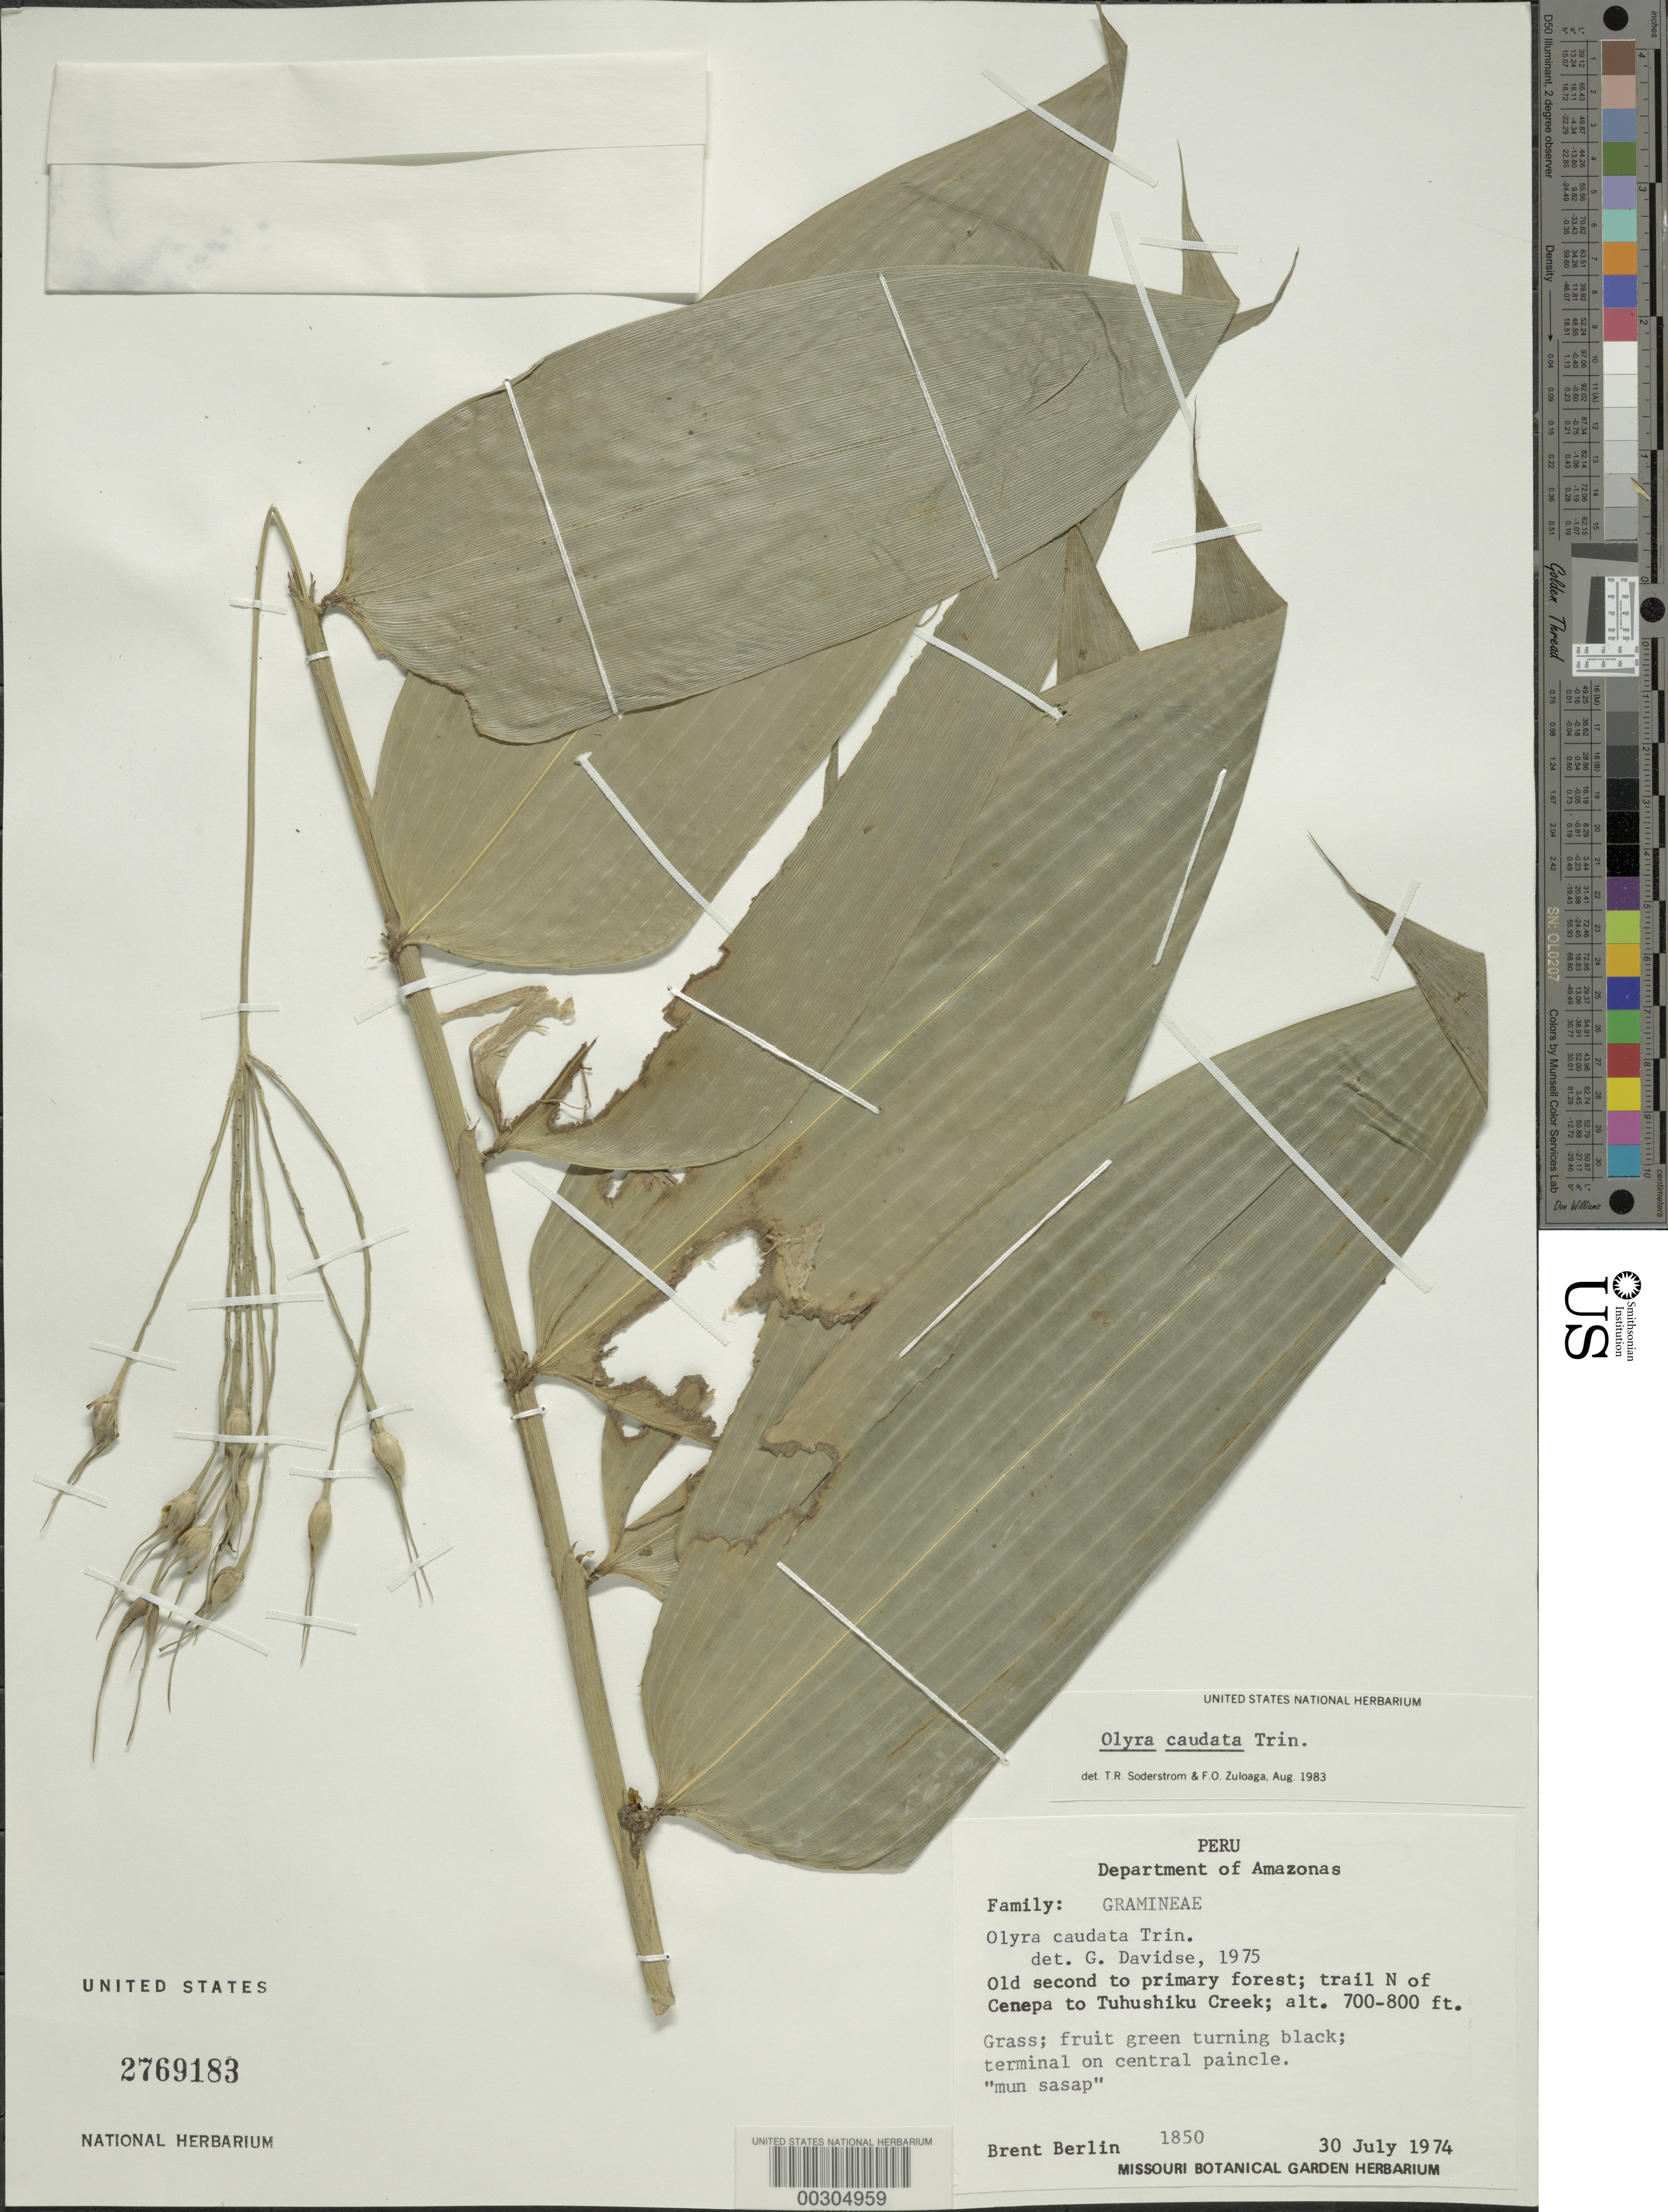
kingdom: Plantae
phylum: Tracheophyta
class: Liliopsida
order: Poales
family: Poaceae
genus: Olyra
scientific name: Olyra caudata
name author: Trin.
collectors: B. Berlin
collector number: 1850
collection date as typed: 30 Jul 1974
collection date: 1974-07-30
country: Peru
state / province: Amazonas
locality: Cenepa, Tuhushiku Creek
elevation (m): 214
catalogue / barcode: US 2769183